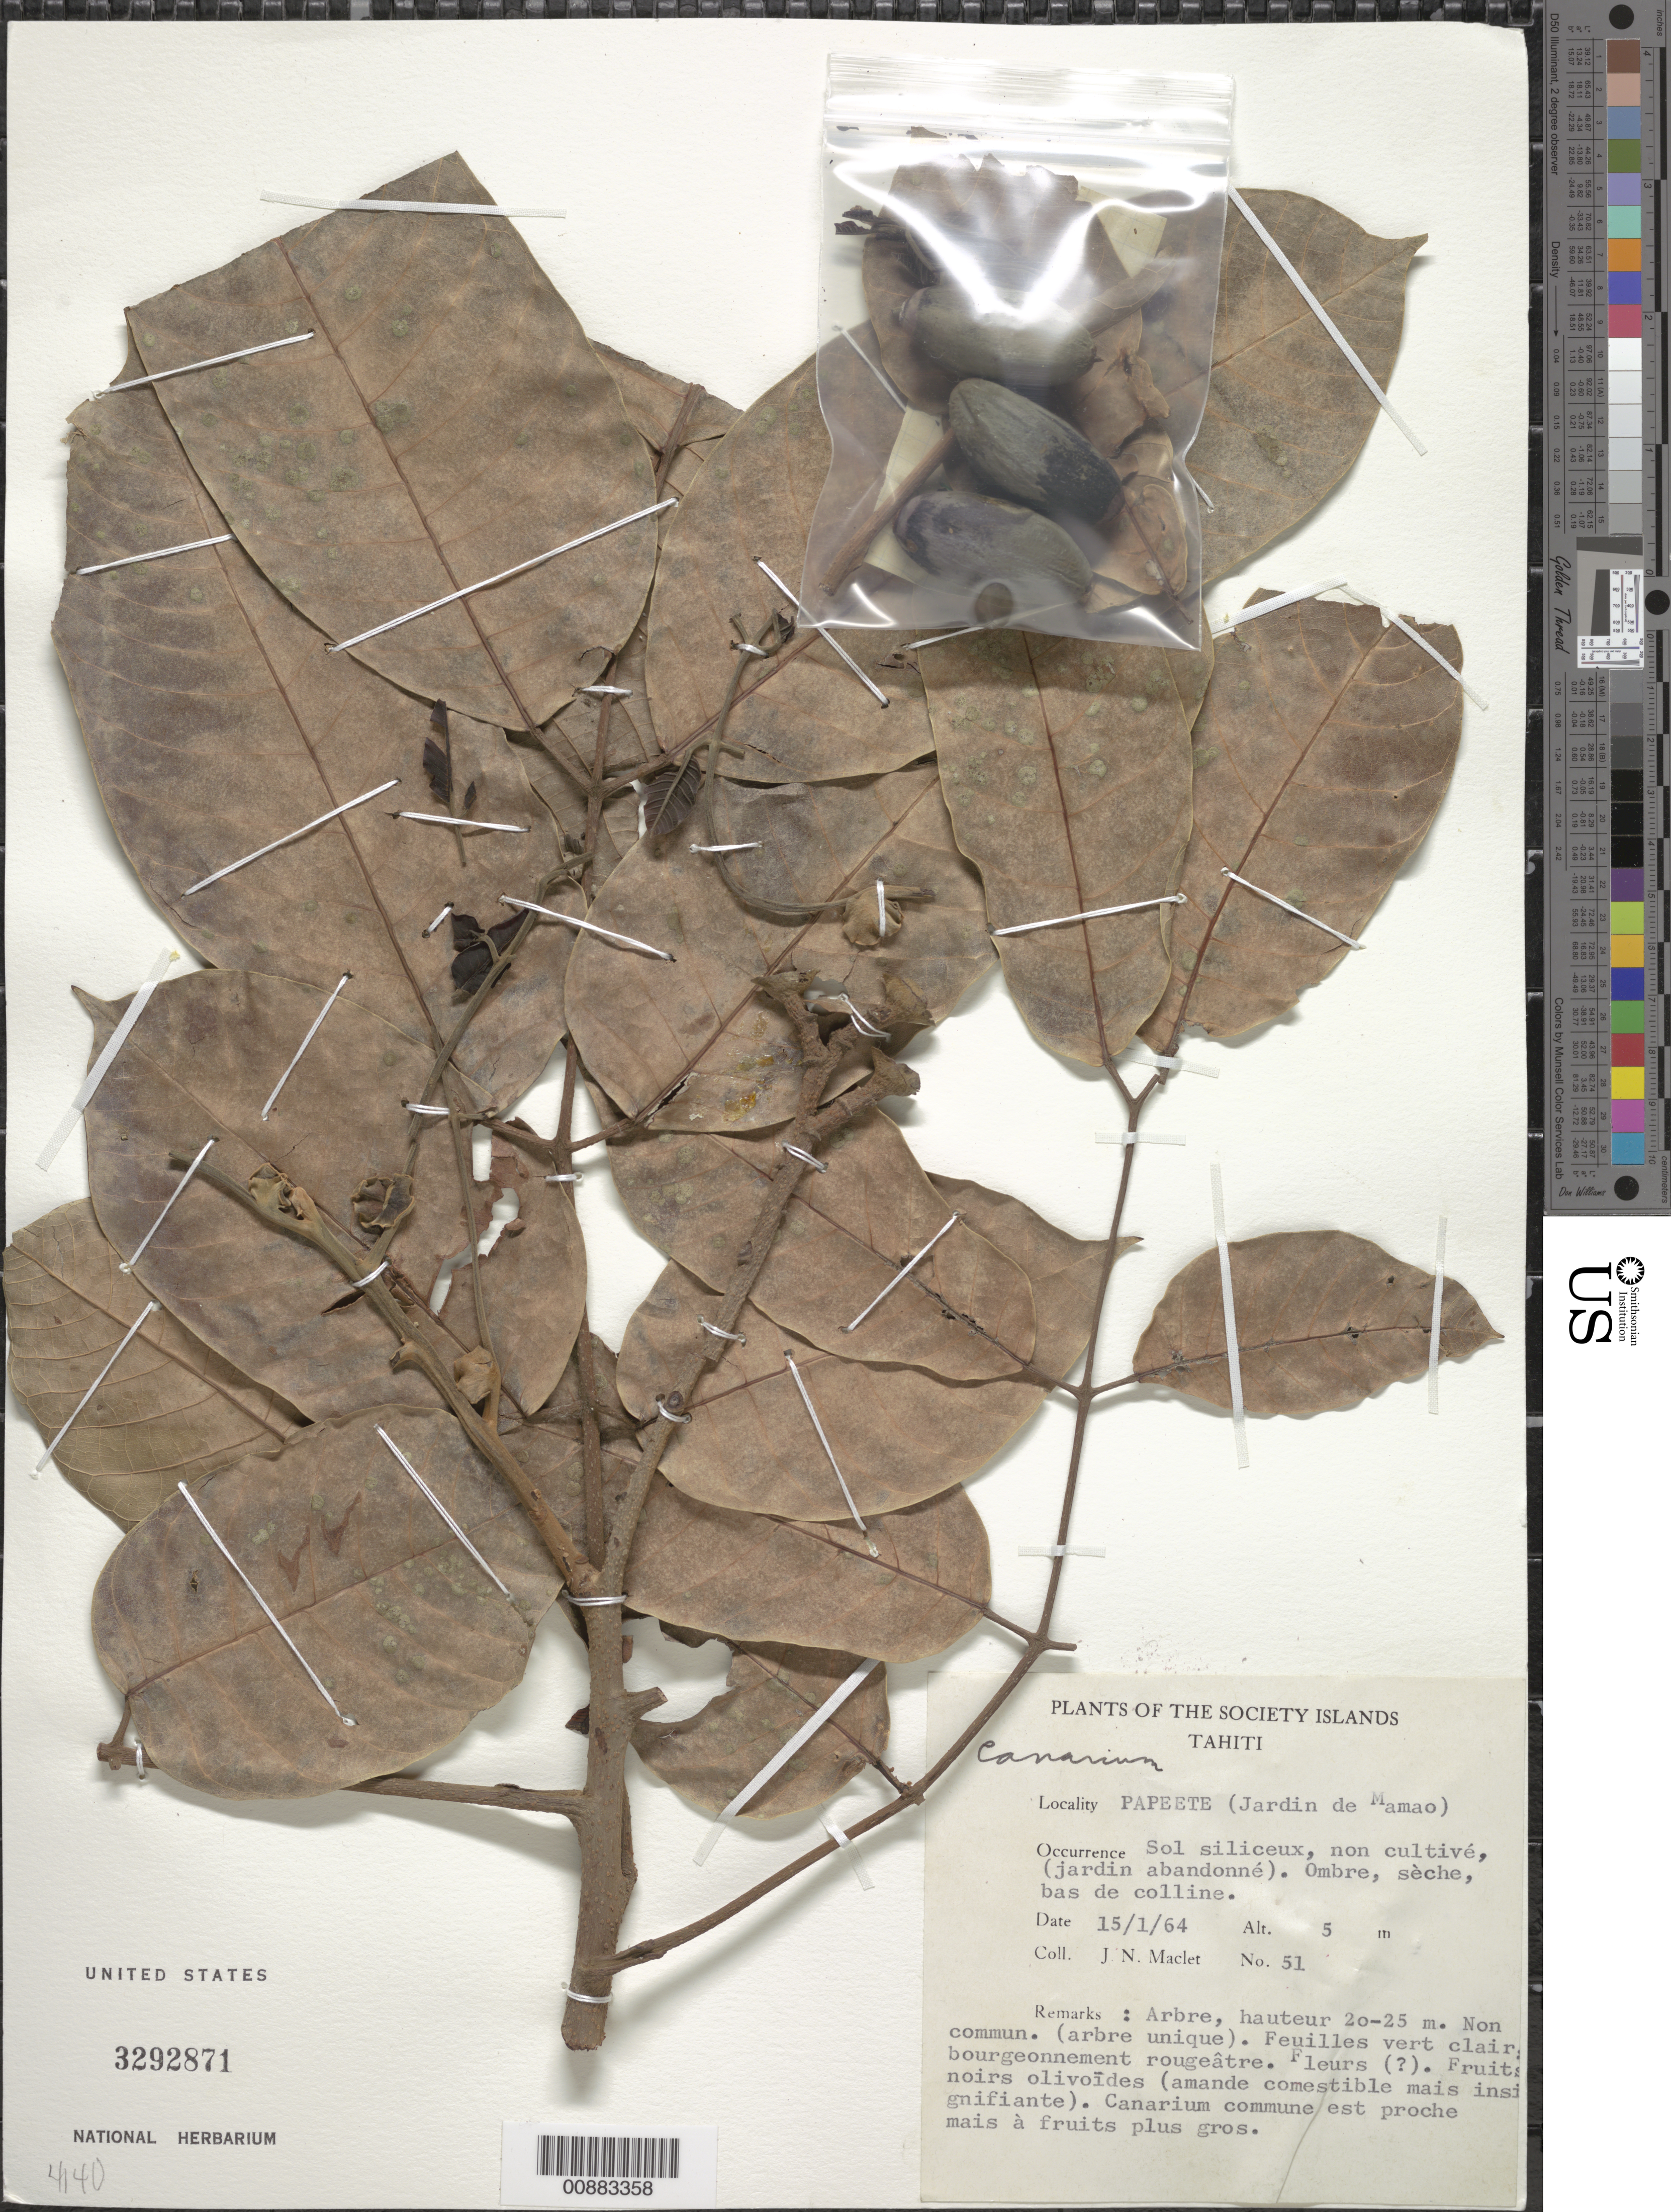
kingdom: Plantae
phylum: Tracheophyta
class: Magnoliopsida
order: Sapindales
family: Burseraceae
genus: Canarium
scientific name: Canarium sp.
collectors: J. Maclet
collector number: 51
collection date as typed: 15 Jan 1964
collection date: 1964-01-15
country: French Polynesia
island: Tahiti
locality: Papeete: Mamao Garden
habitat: Sandy soil, abandoned garden. Dry shade, bottom of hill.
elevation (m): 5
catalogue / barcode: US 3292871